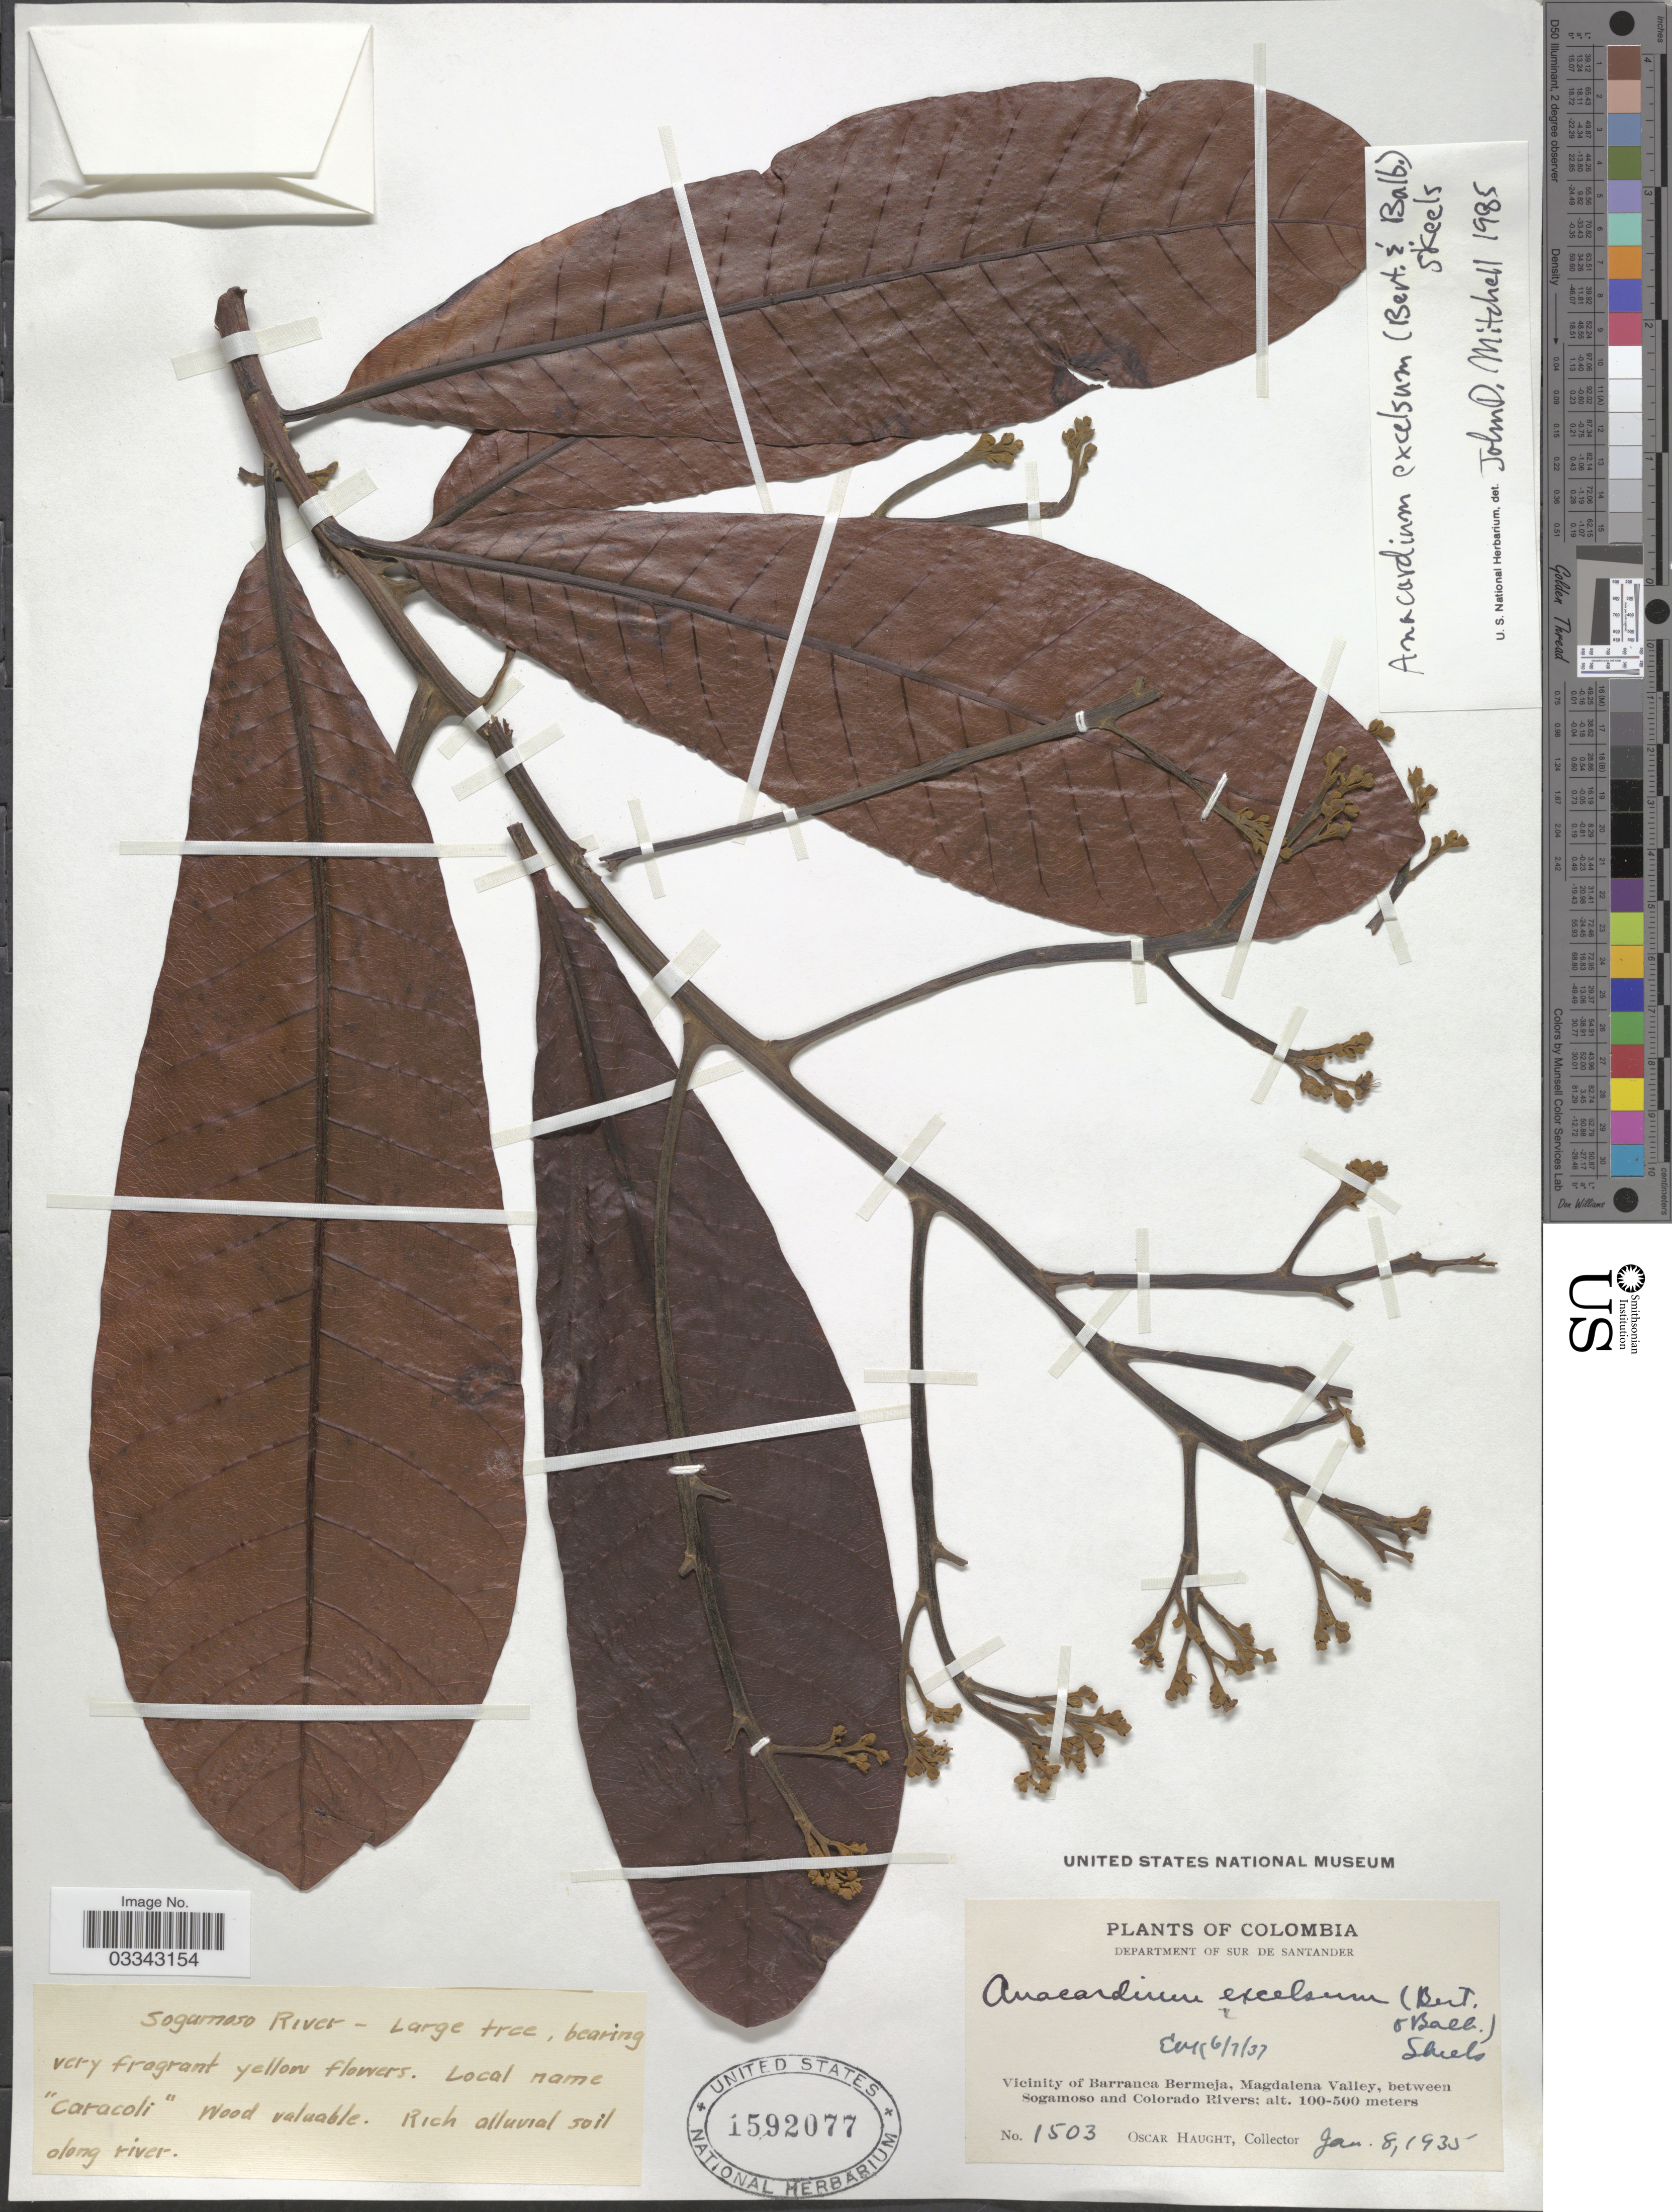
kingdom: Plantae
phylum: Tracheophyta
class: Magnoliopsida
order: Sapindales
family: Anacardiaceae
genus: Anacardium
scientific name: Anacardium excelsum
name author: (Kunth) Skeels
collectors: O. Haught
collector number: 1503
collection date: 1935-01-08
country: Colombia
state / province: Santander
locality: Department of Sur de Santander. Vicinity of Barranca Bermeja, Magdalena Valley, between Sogamosa and Colorado Rivers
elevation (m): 100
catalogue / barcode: US 1592077